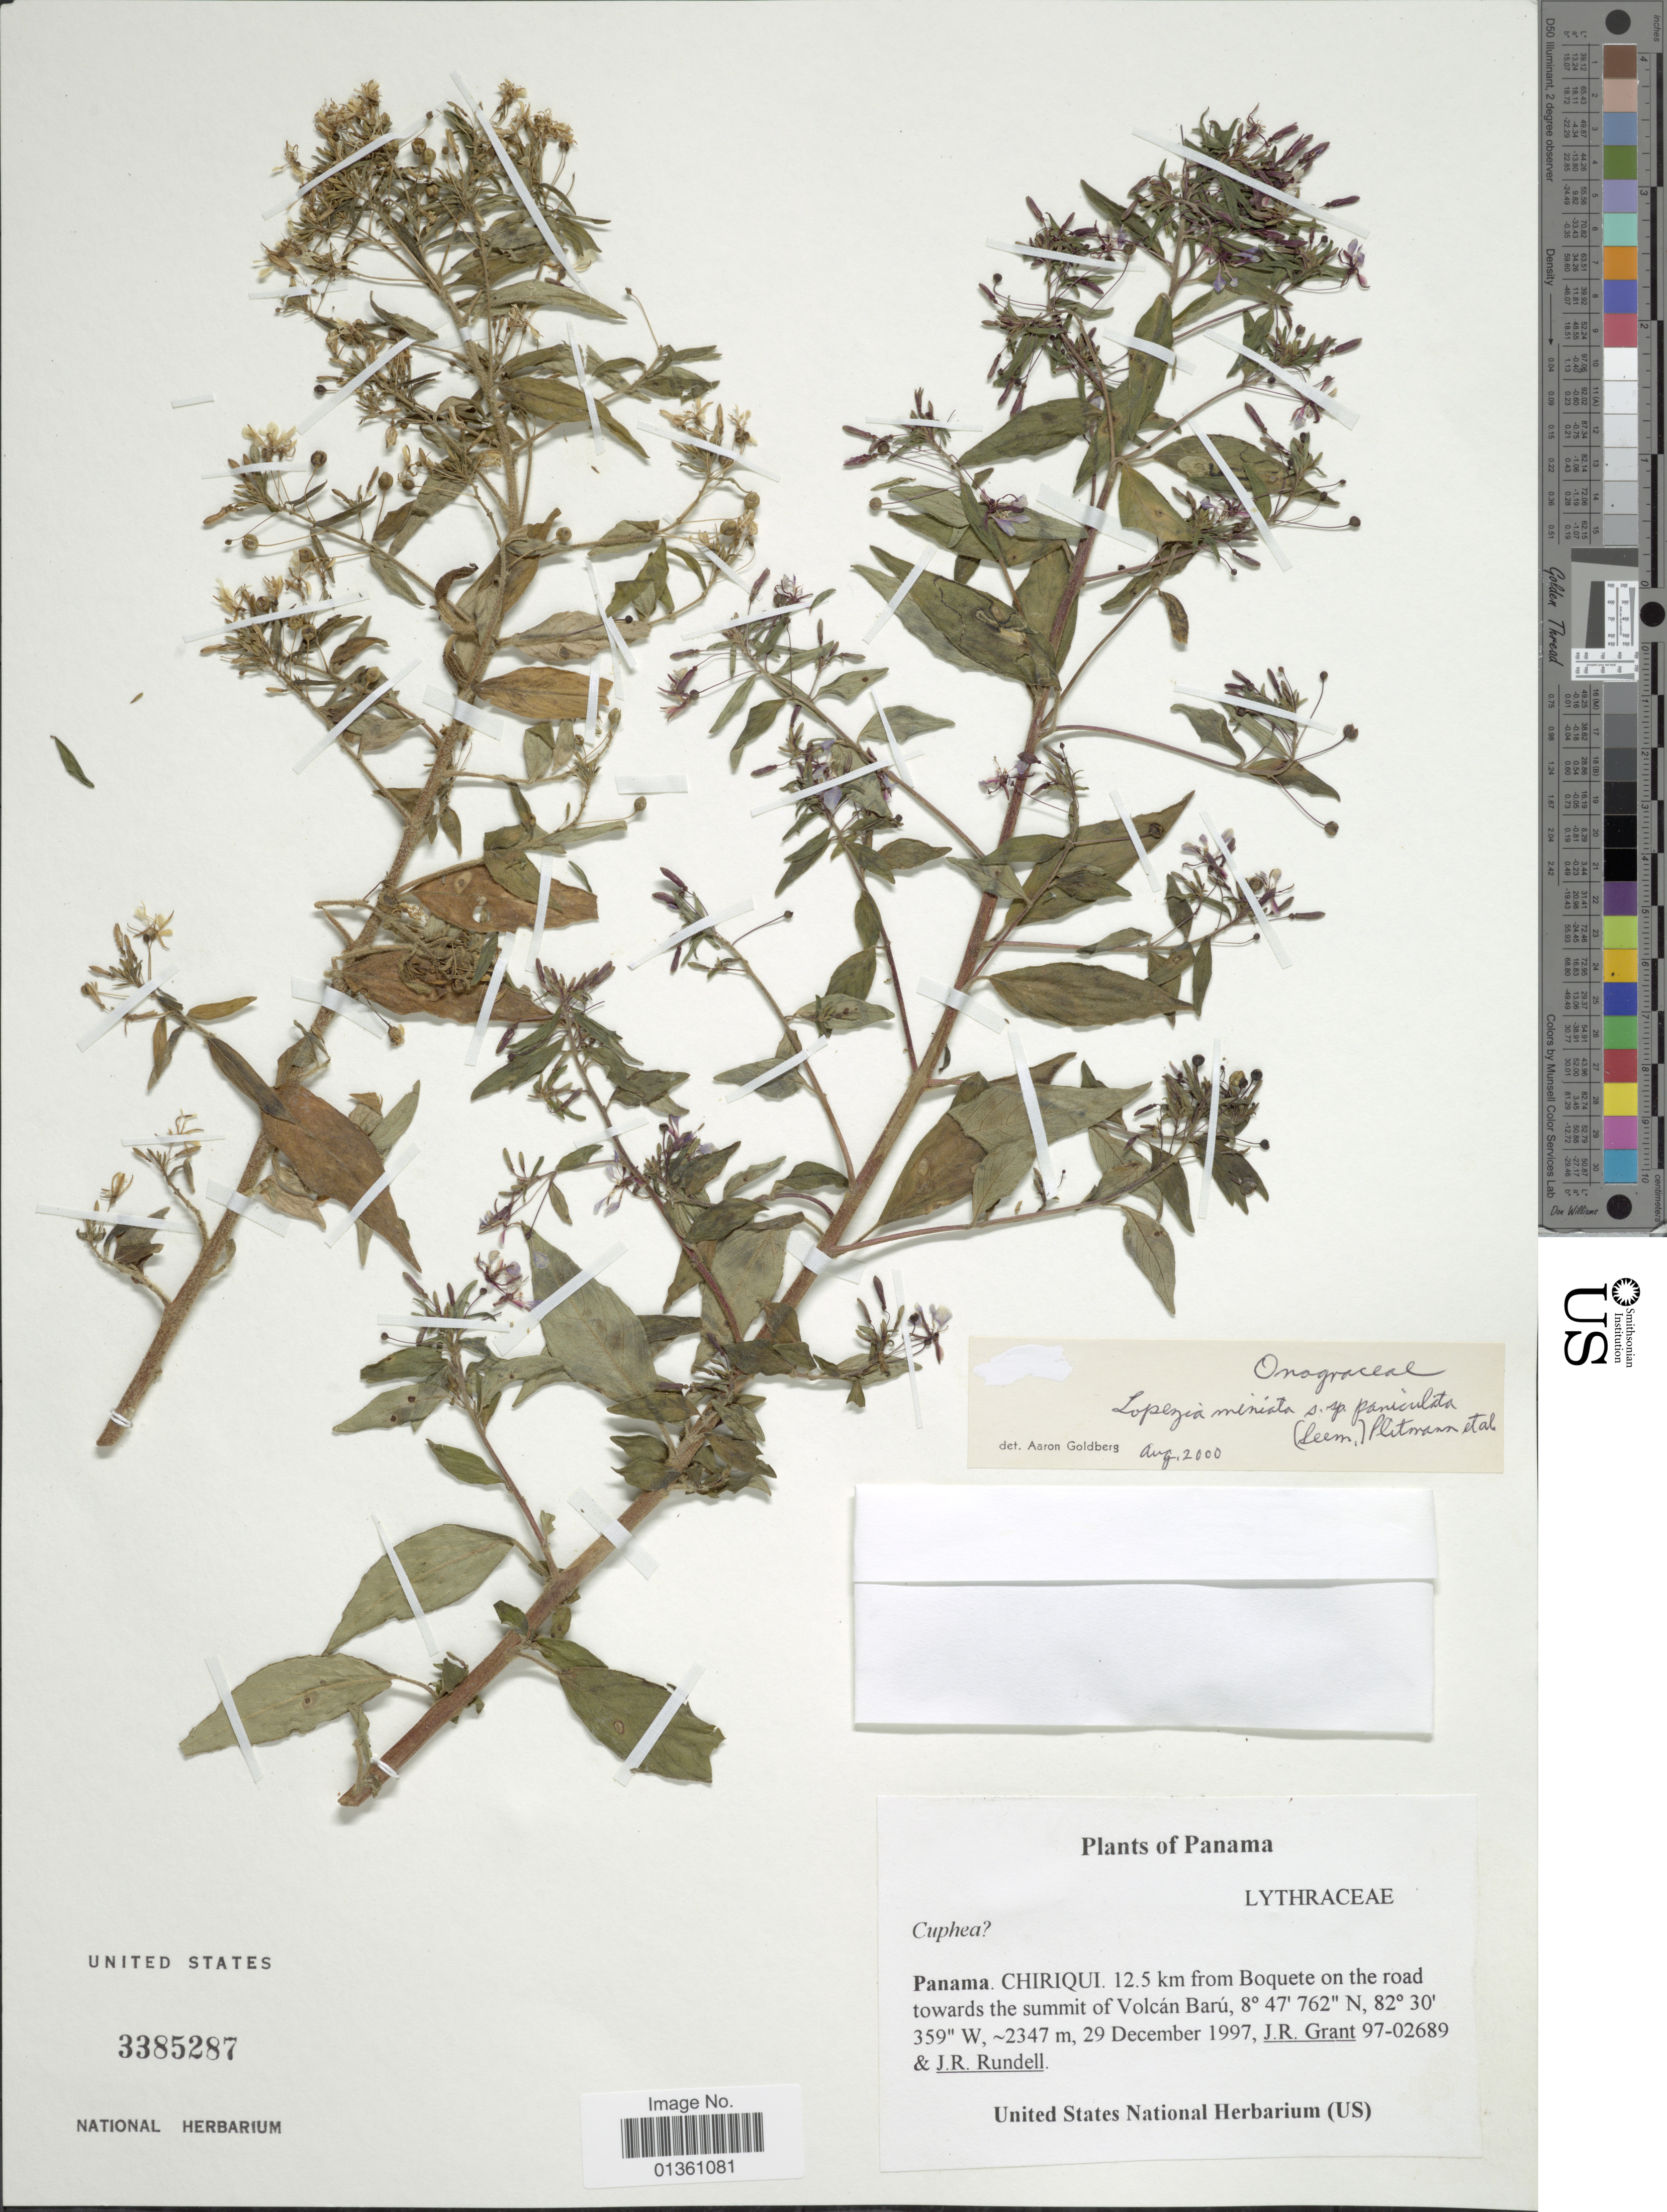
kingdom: Plantae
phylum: Tracheophyta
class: Magnoliopsida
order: Myrtales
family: Onagraceae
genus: Lopezia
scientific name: Lopezia miniata subsp. paniculata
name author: (Seem.) Plitmann et al.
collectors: J. Grant & J. R. Rundell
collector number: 97-02689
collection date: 1997-12-29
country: Panama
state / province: Chiriqui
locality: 12.5 km from Boquete on the road towards the summit of Volcán Barú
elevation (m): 2347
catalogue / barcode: US 3385287